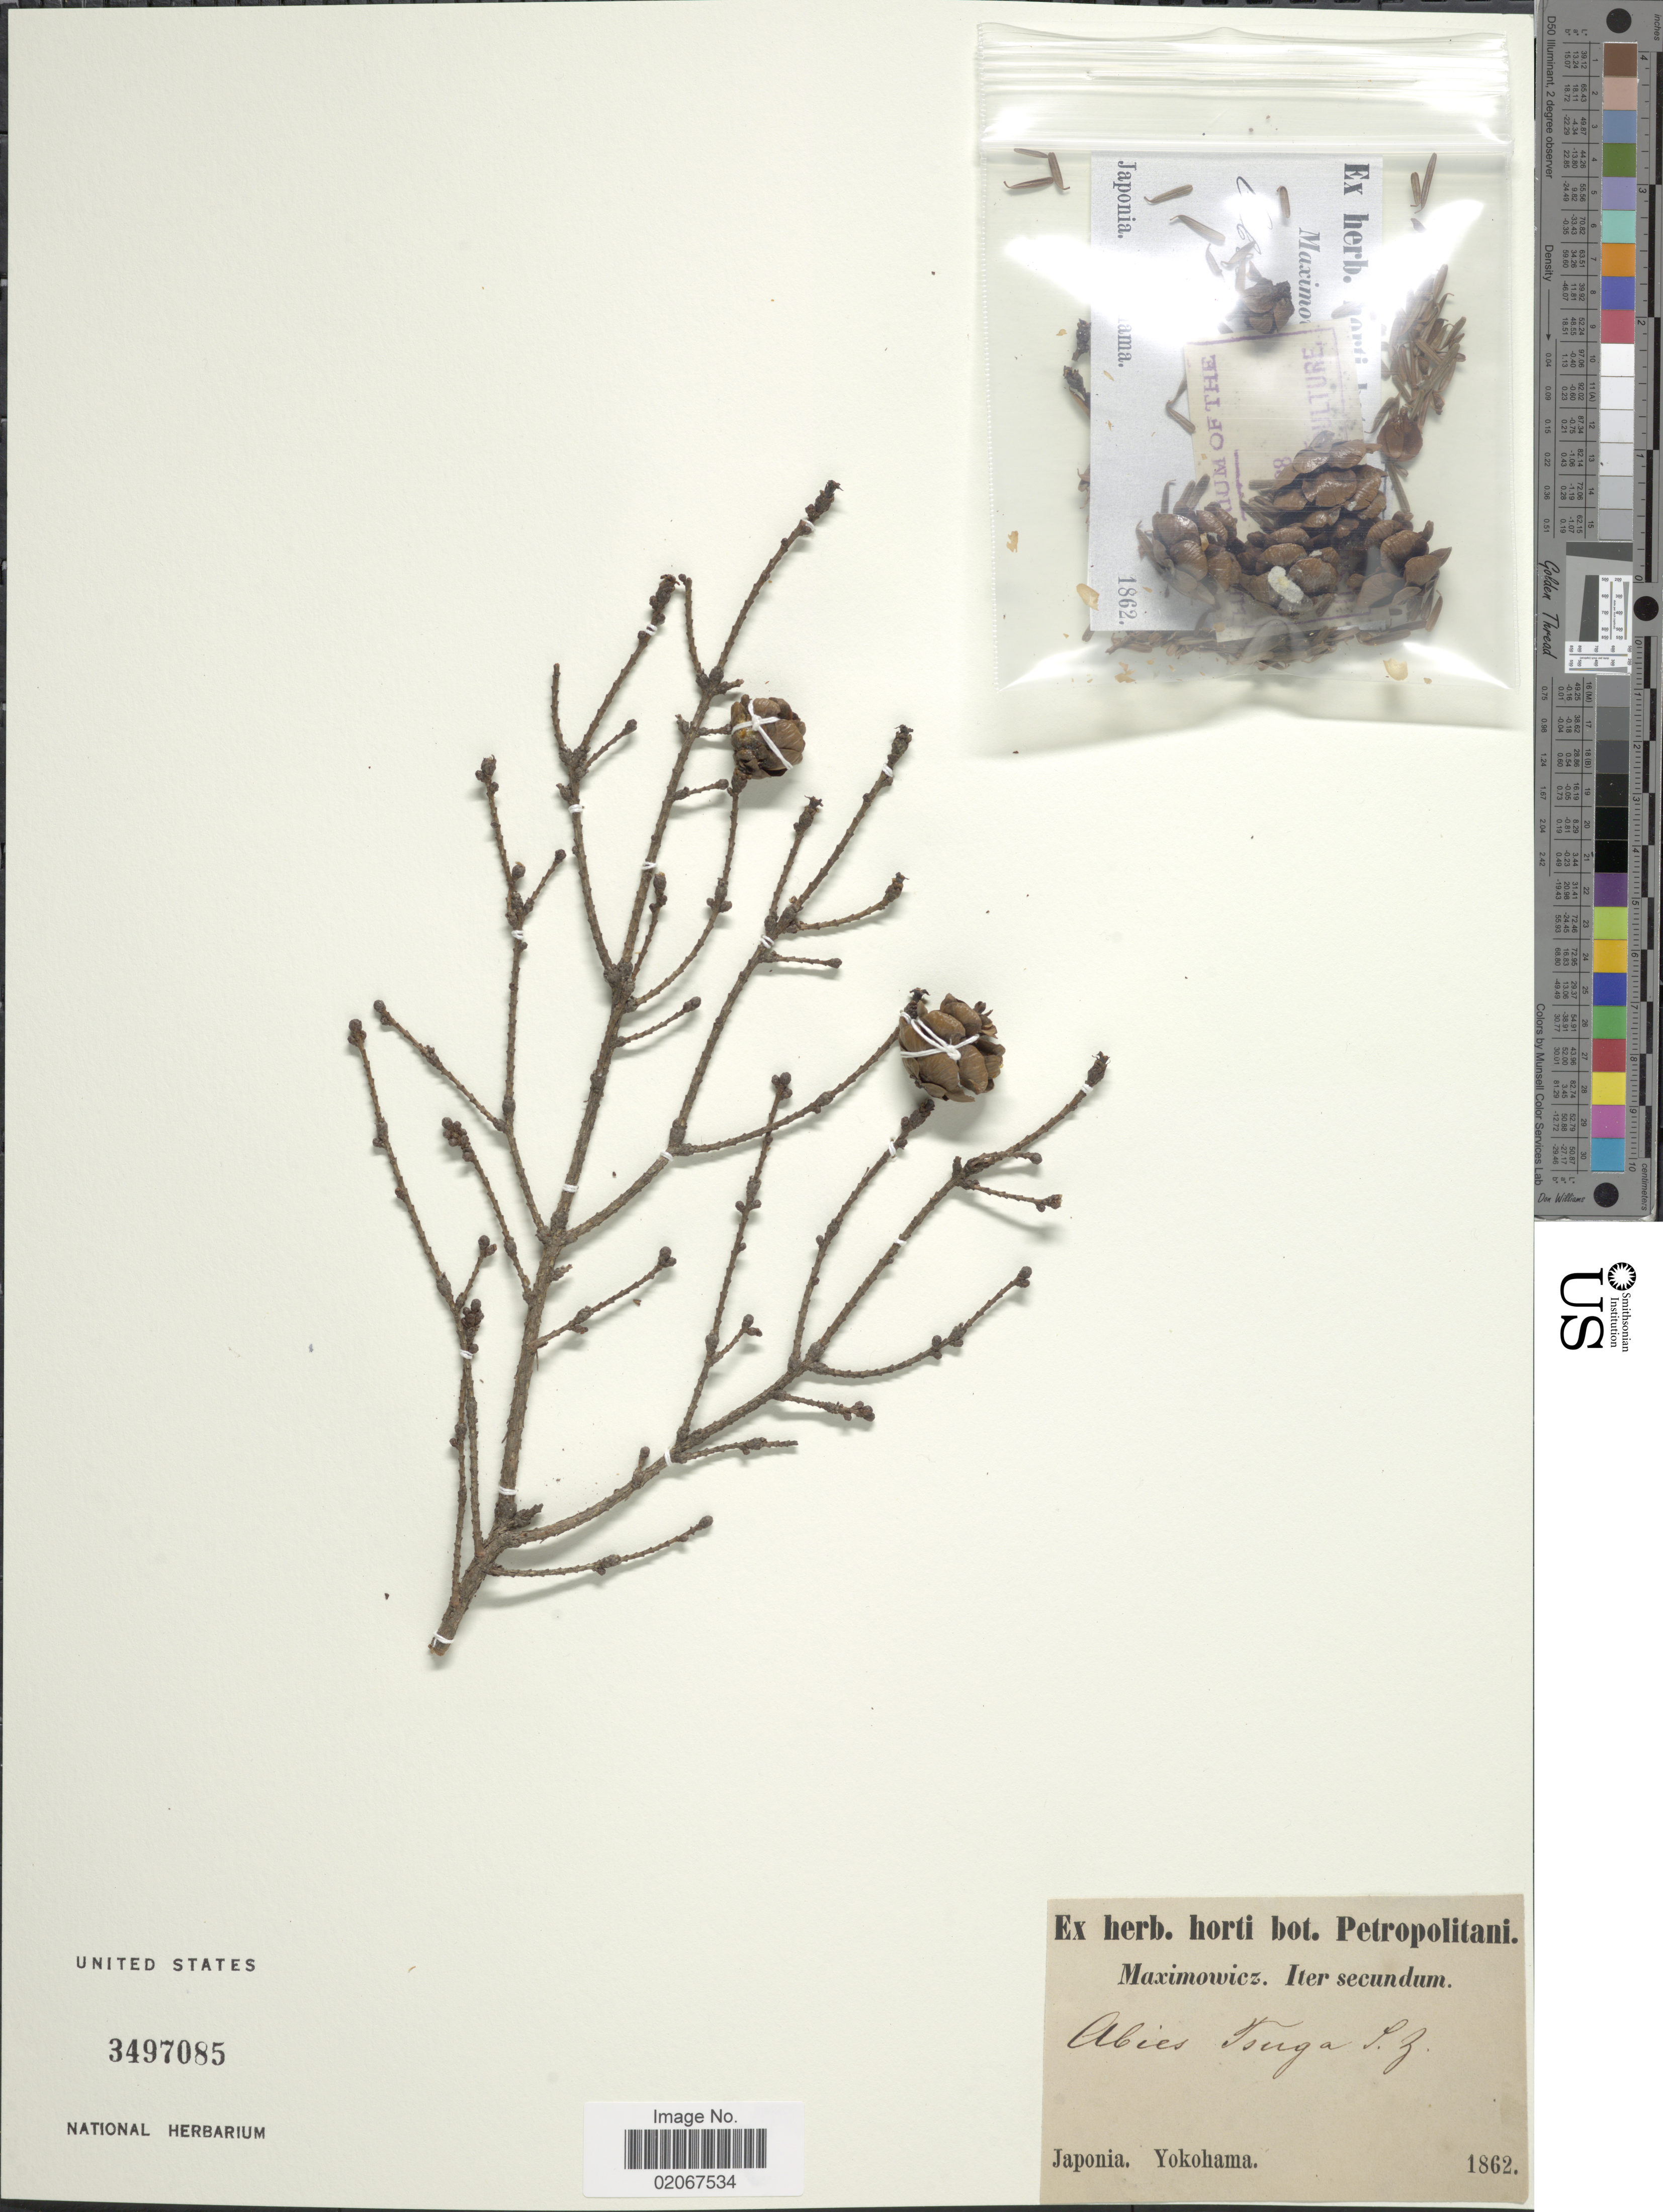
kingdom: Plantae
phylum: Tracheophyta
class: Pinopsida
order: Pinales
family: Pinaceae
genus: Tsuga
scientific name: Tsuga sieboldii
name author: Carrière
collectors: Maximowicz, --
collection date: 1862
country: Japan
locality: Japonia, Yokohama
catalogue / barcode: US 3497085